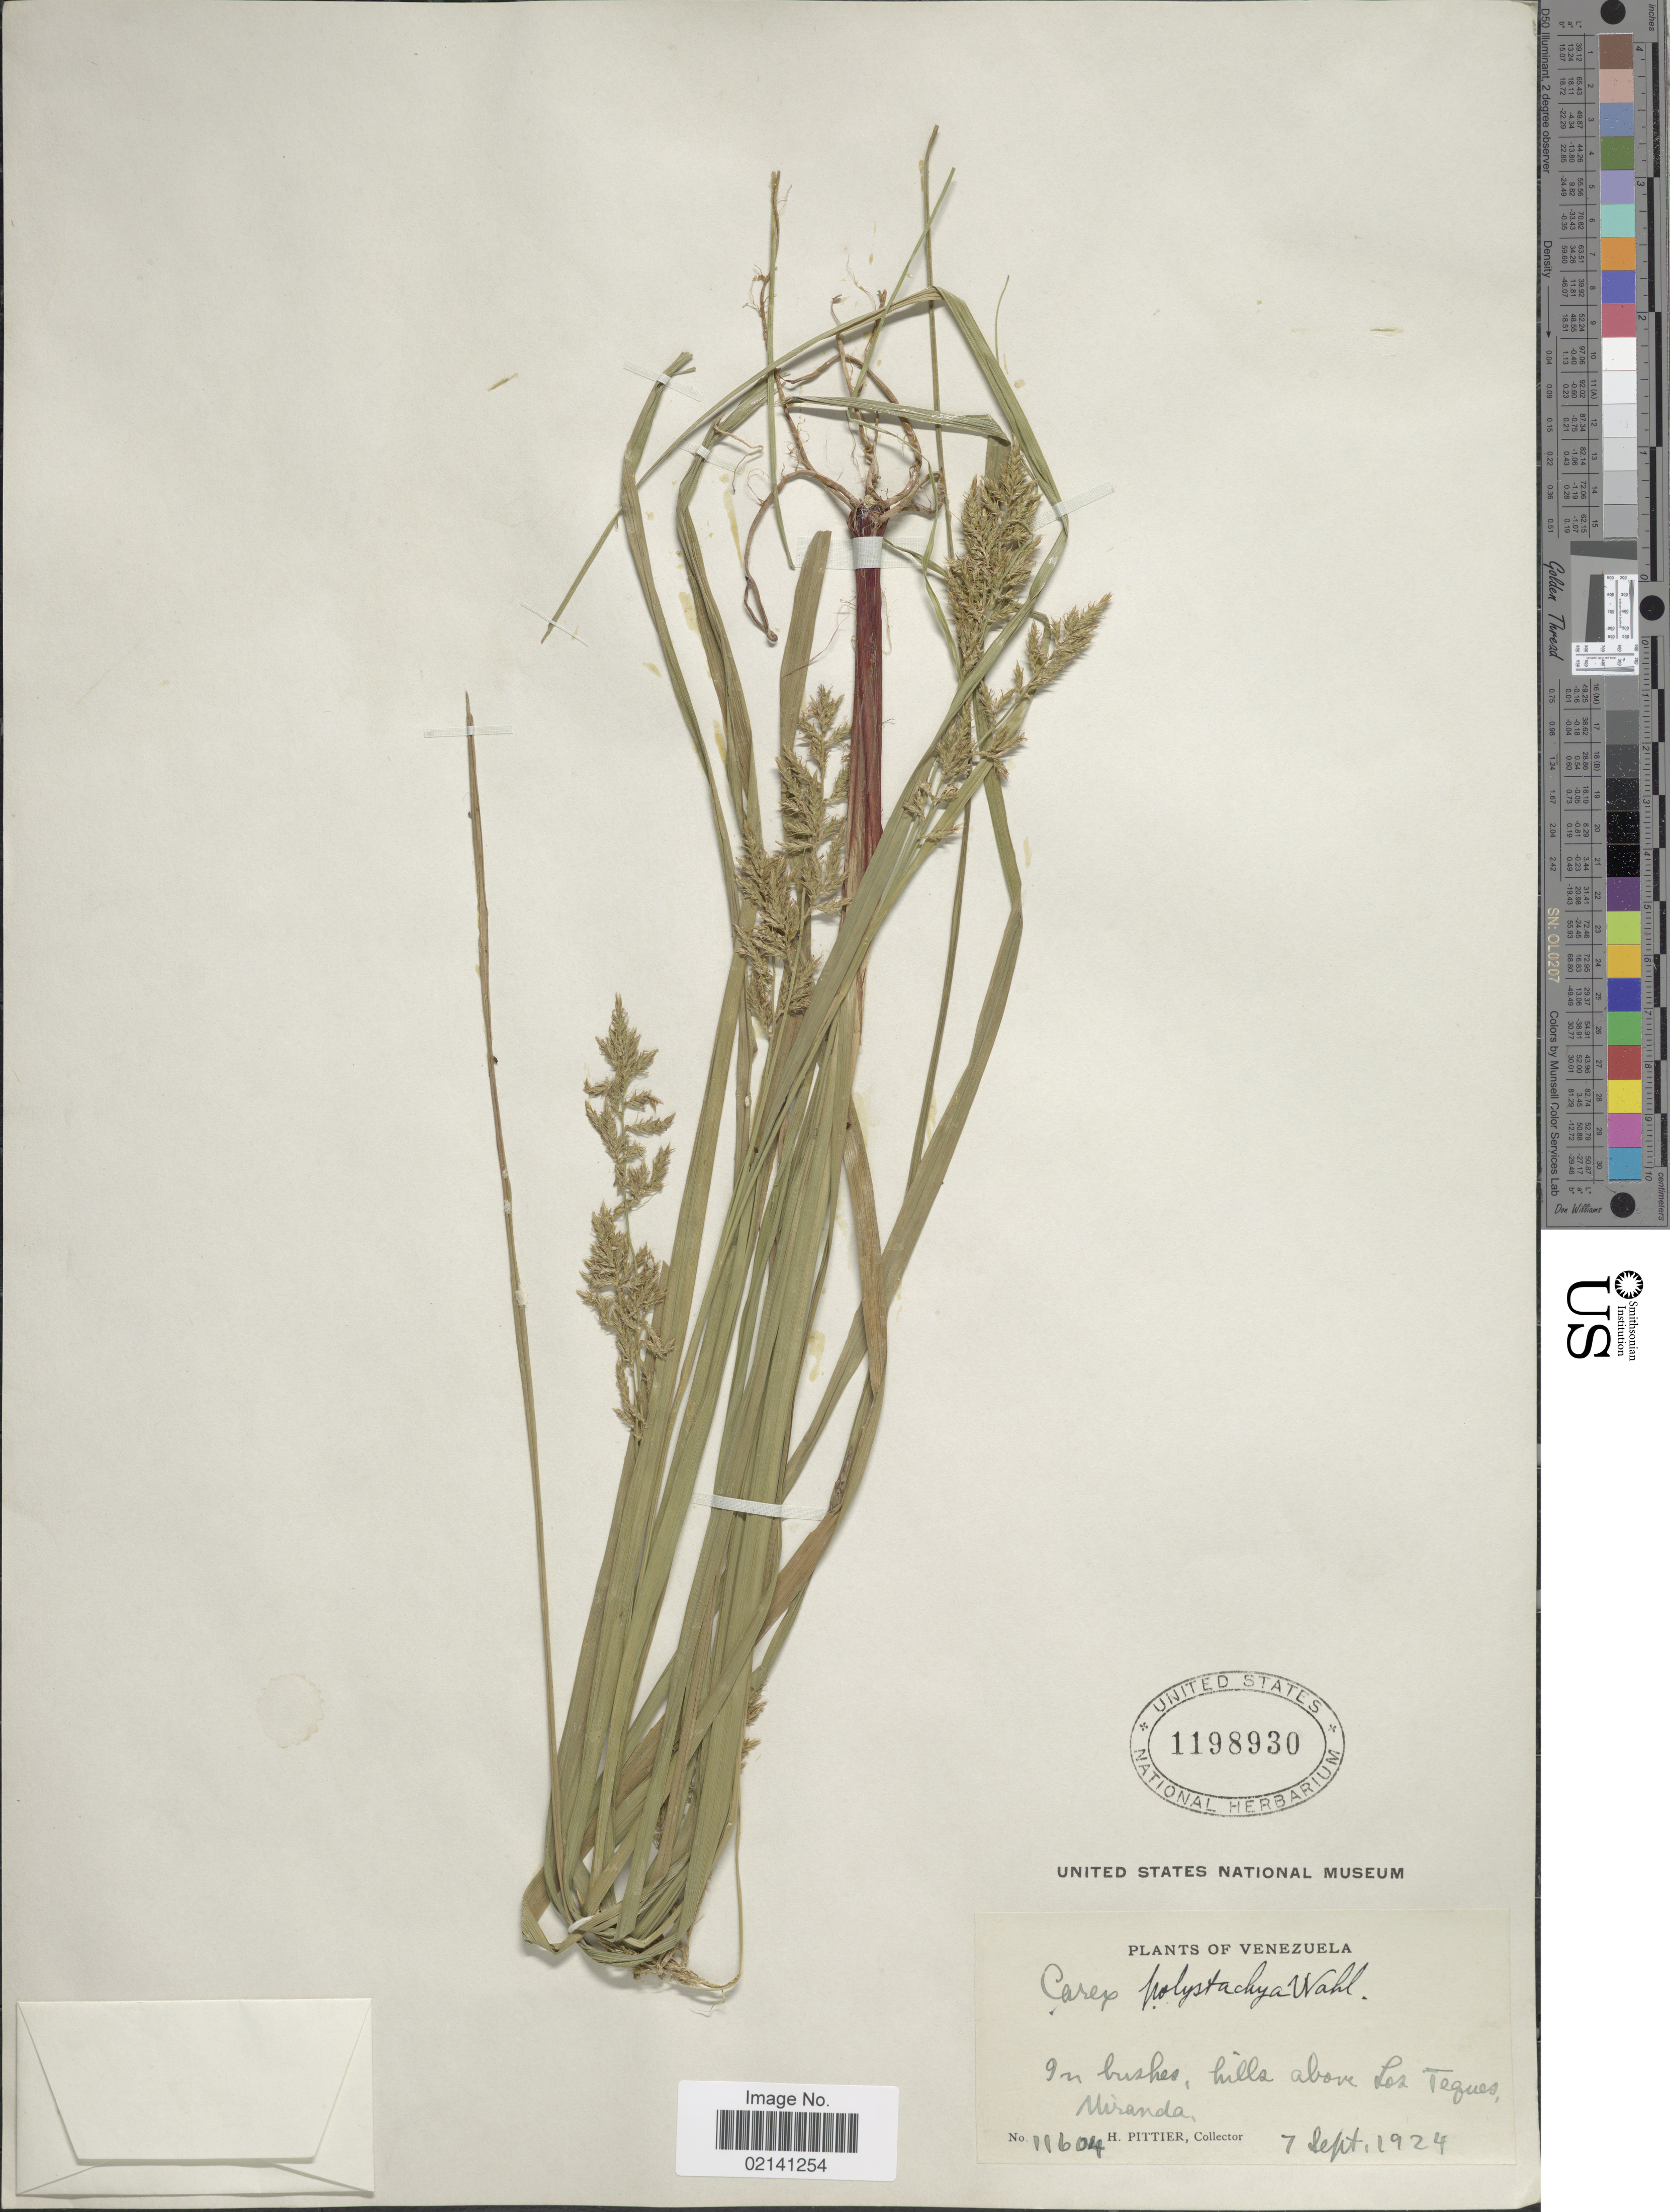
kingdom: Plantae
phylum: Tracheophyta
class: Liliopsida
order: Poales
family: Cyperaceae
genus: Carex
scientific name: Carex polystachya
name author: Sw. ex Wahlenb.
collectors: H. F. Pittier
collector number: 11604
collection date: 1924-09-07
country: Venezuela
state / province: Miranda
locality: In bushes, hills above Los Tegues.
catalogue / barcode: US 1198930